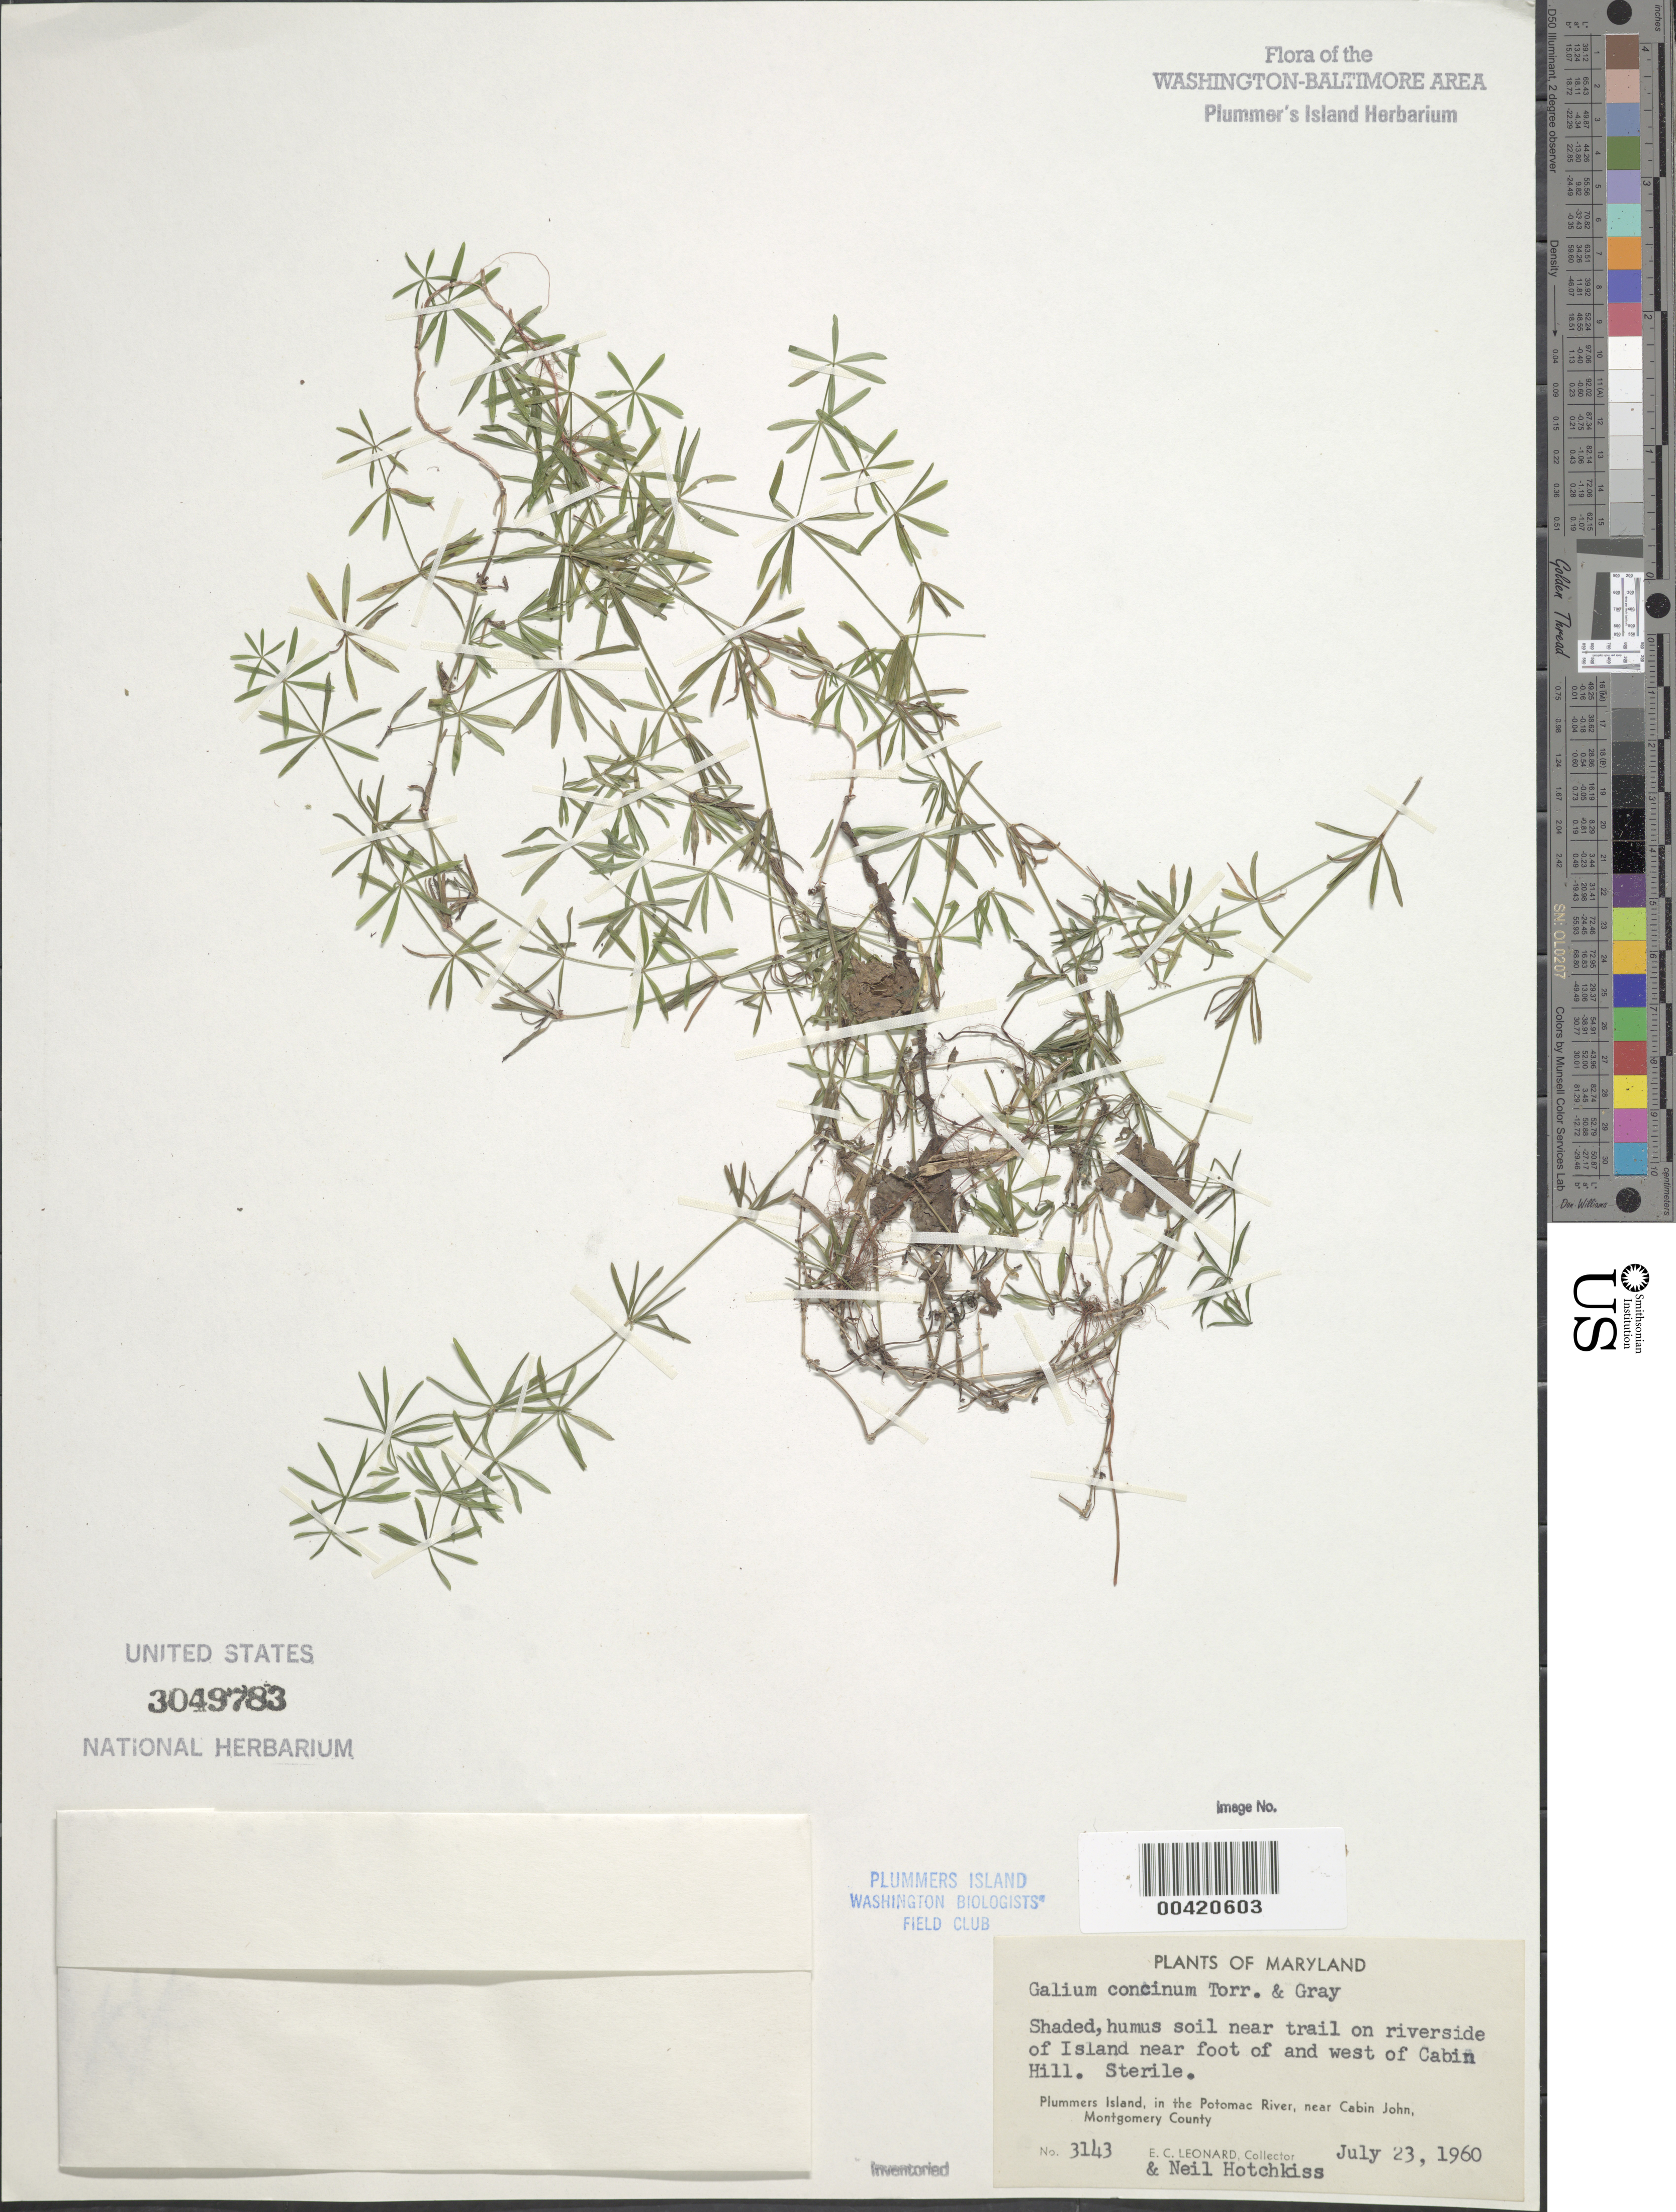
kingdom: Plantae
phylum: Tracheophyta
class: Magnoliopsida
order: Gentianales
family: Rubiaceae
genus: Galium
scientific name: Galium concinnum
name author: Torr. & A. Gray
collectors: E. C. Leonard & N. Hotchkiss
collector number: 3143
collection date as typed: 23 Jul 1960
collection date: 1960-07-23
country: United States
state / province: Maryland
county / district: Montgomery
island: Plummers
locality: Plummer's Island; near trail on riverside of Island near foot of and west of Cabin Hill C. & O. Canal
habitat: Shaded, humus soil near trail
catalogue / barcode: US 3049783